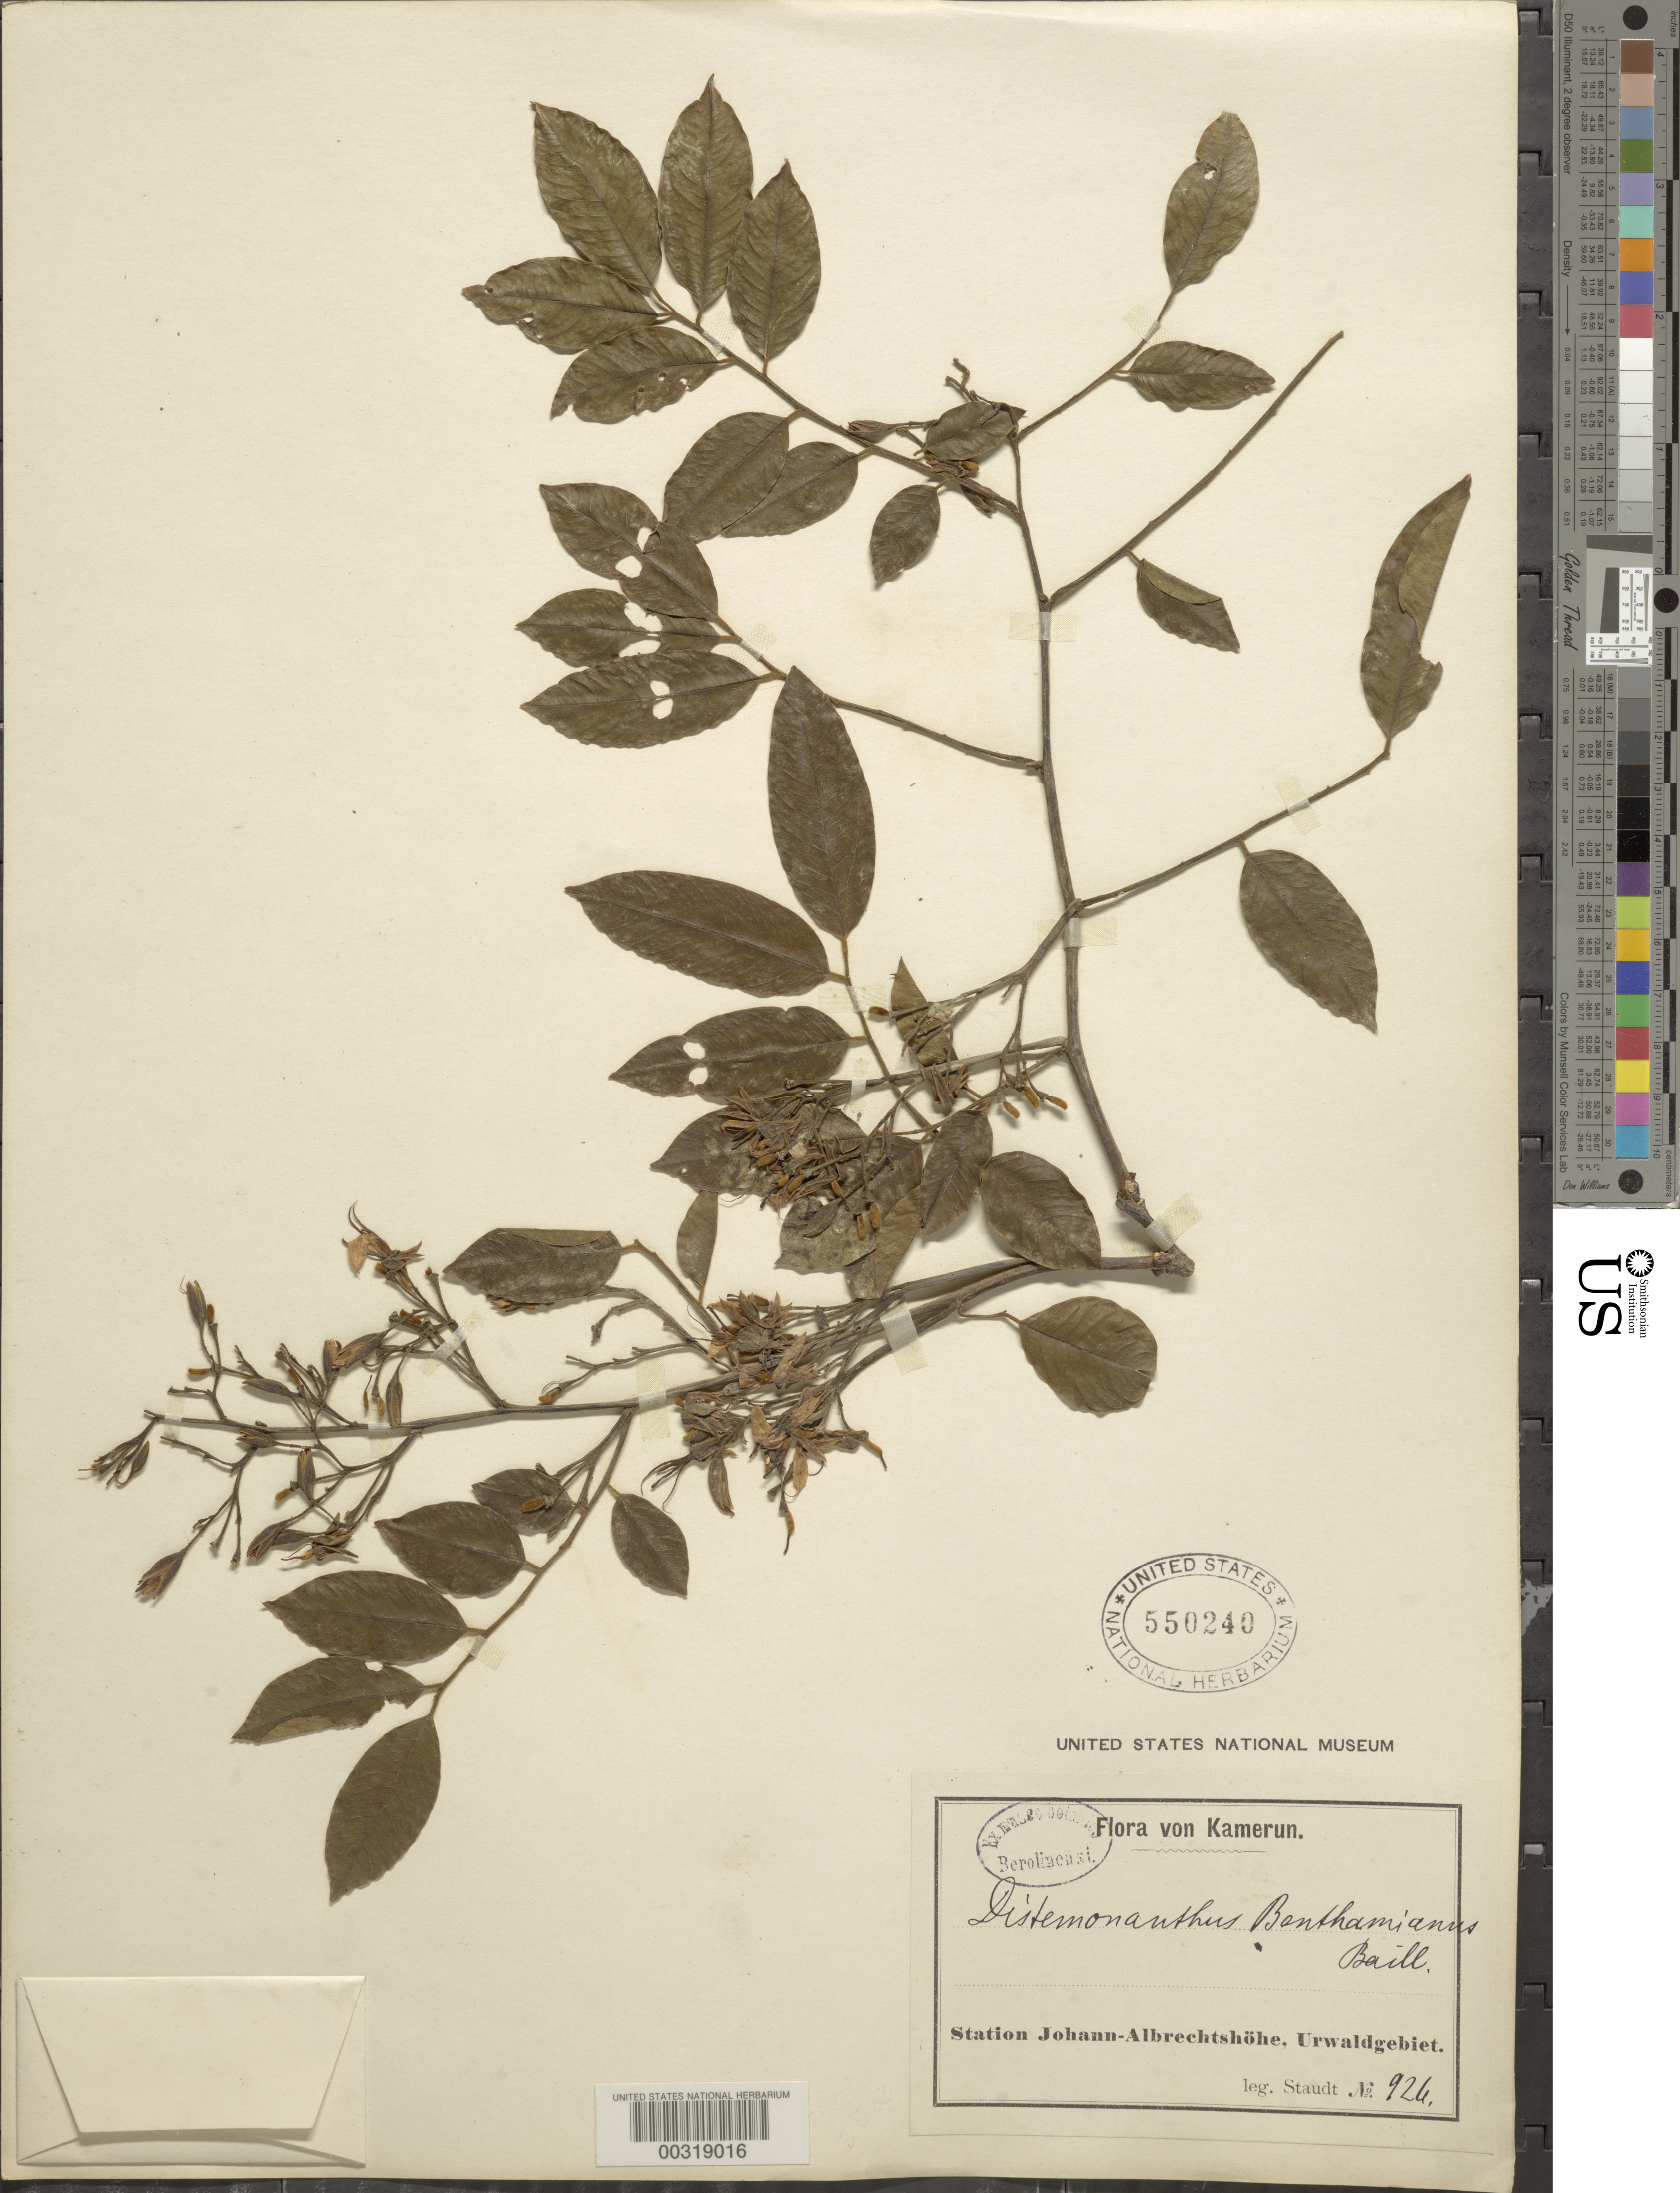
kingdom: Plantae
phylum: Tracheophyta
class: Magnoliopsida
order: Fabales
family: Fabaceae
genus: Distemonanthus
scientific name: Distemonanthus benthamianus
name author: Baill.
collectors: G. A. Zenker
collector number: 926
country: Cameroon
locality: Station johann-albrechtshohe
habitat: Forest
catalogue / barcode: US 550240